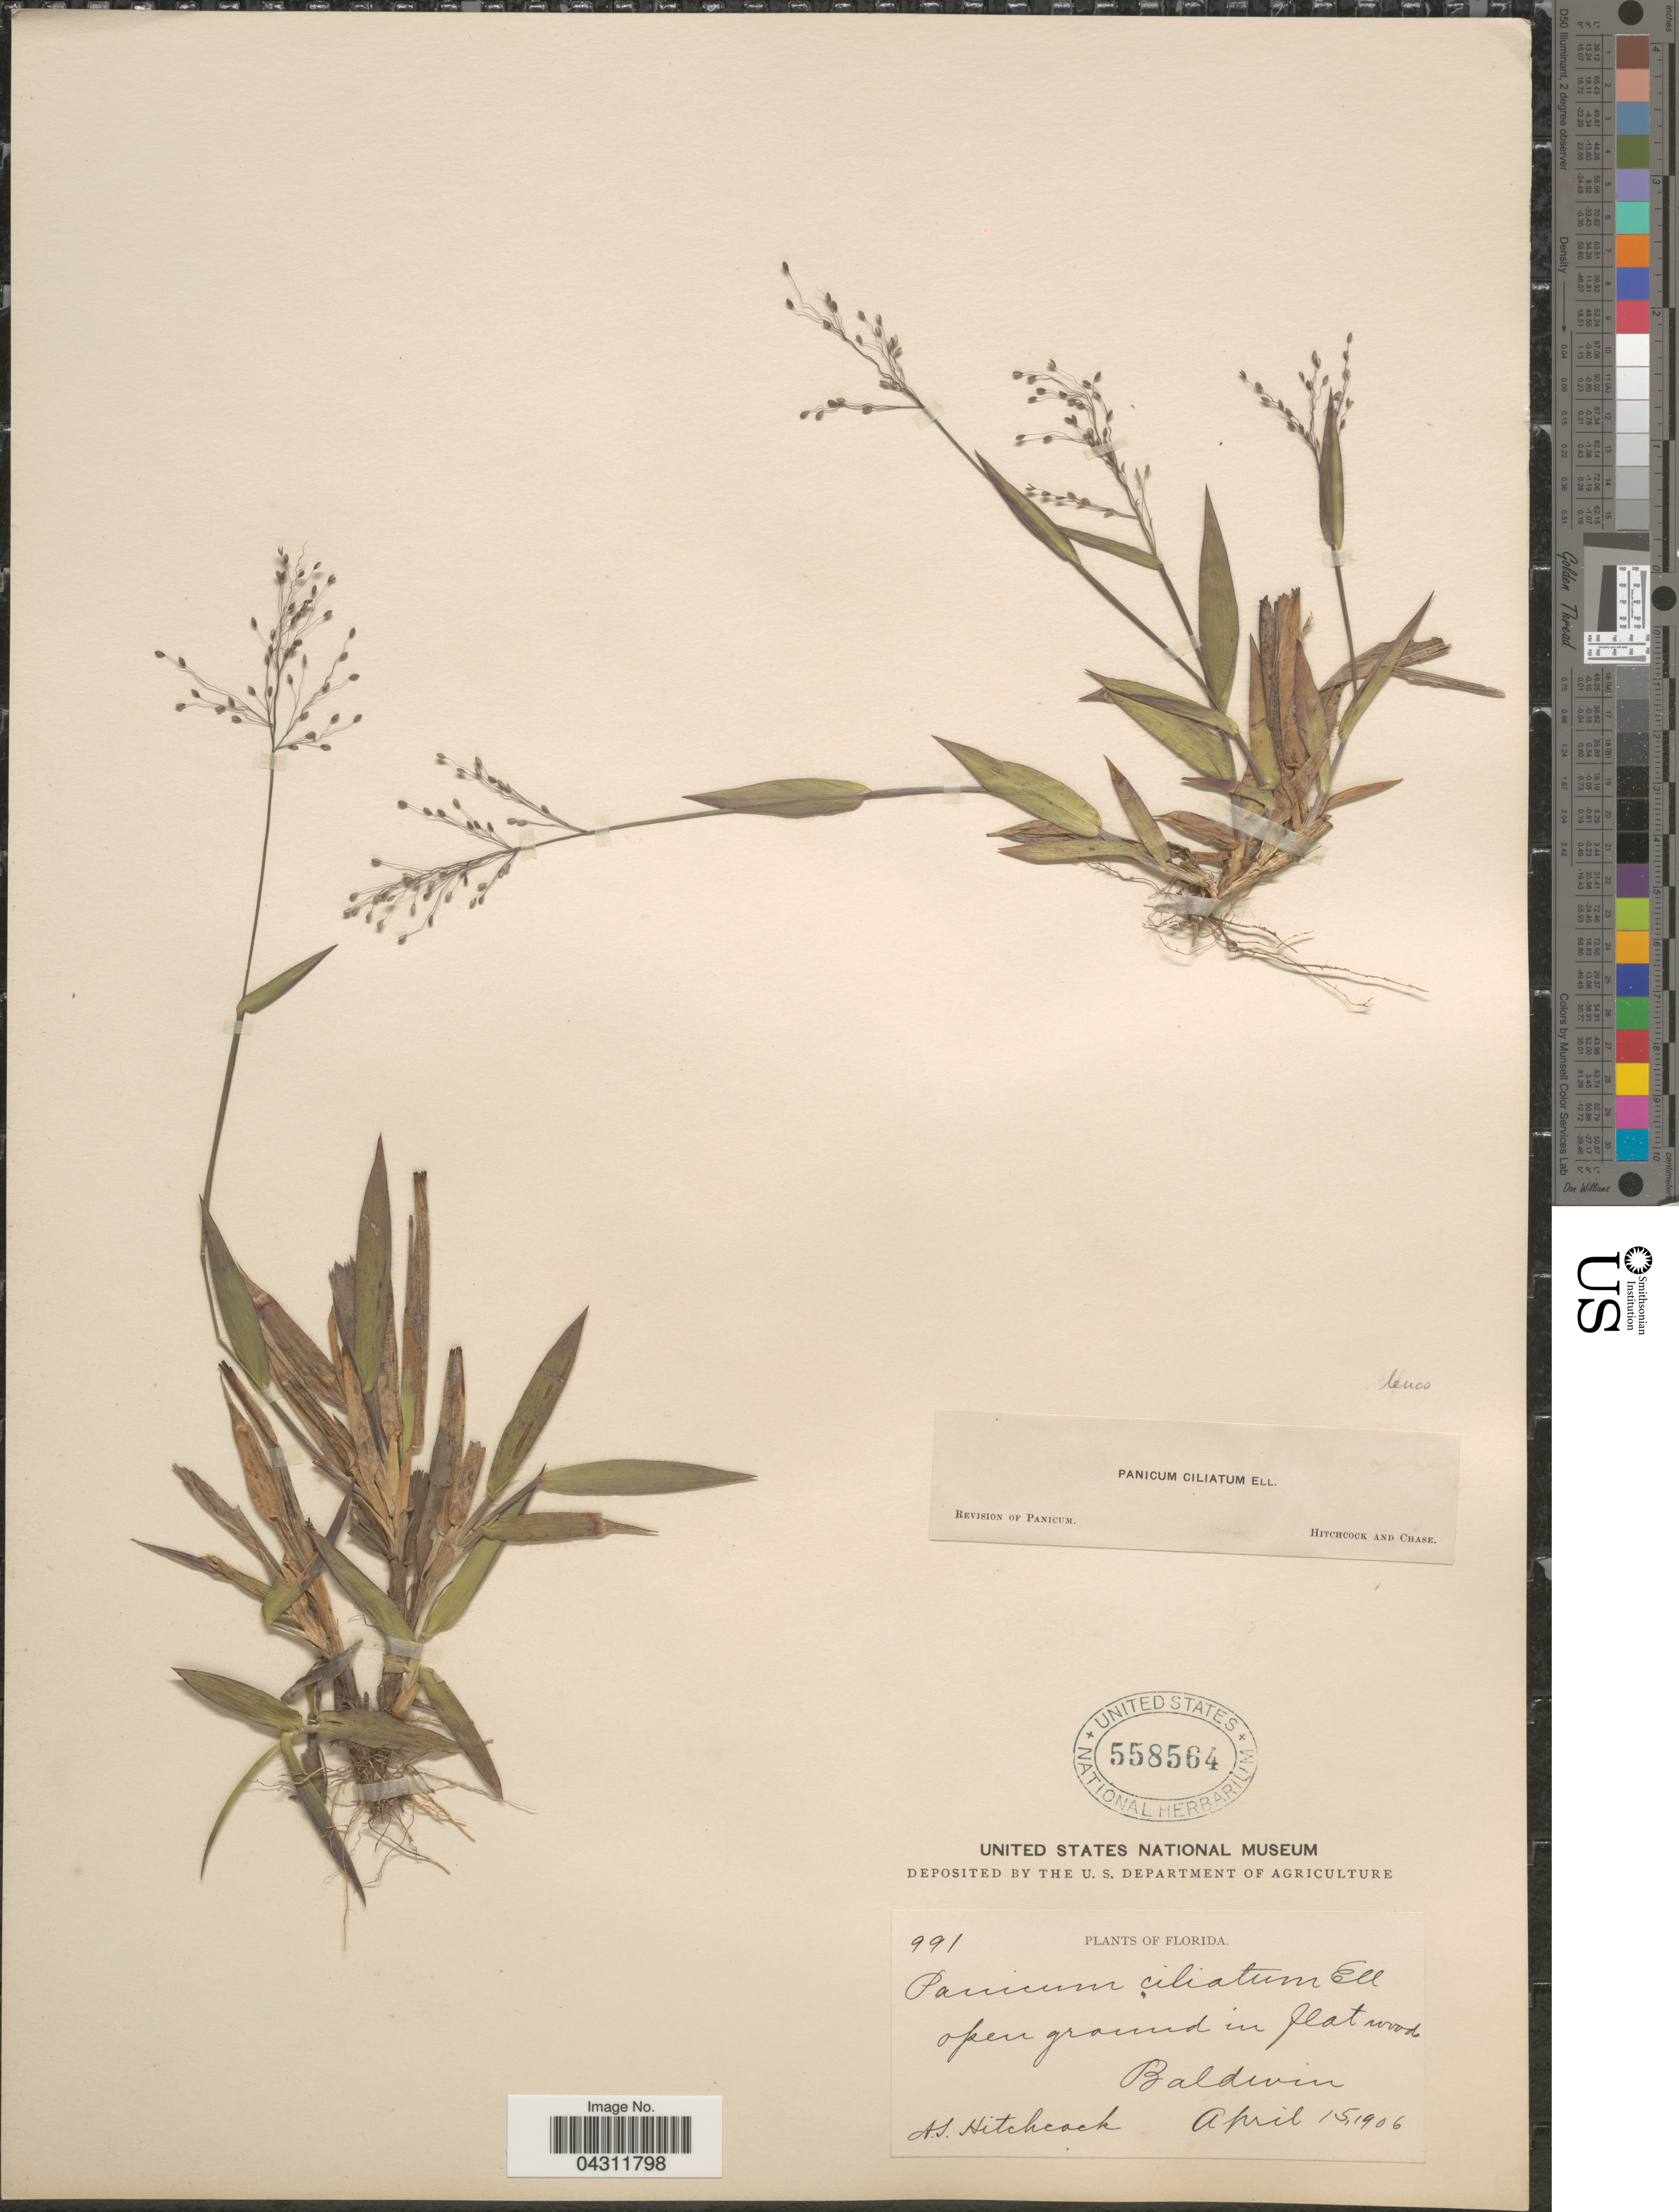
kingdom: Plantae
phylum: Tracheophyta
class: Liliopsida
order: Poales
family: Poaceae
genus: Dichanthelium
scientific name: Dichanthelium strigosum var. leucoblepharis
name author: (Trin.) Freckmann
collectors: A. S. Hitchcock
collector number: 991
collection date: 1906-04-15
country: United States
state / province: Florida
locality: Open ground in flat woods. Baldwin.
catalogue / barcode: US 558564